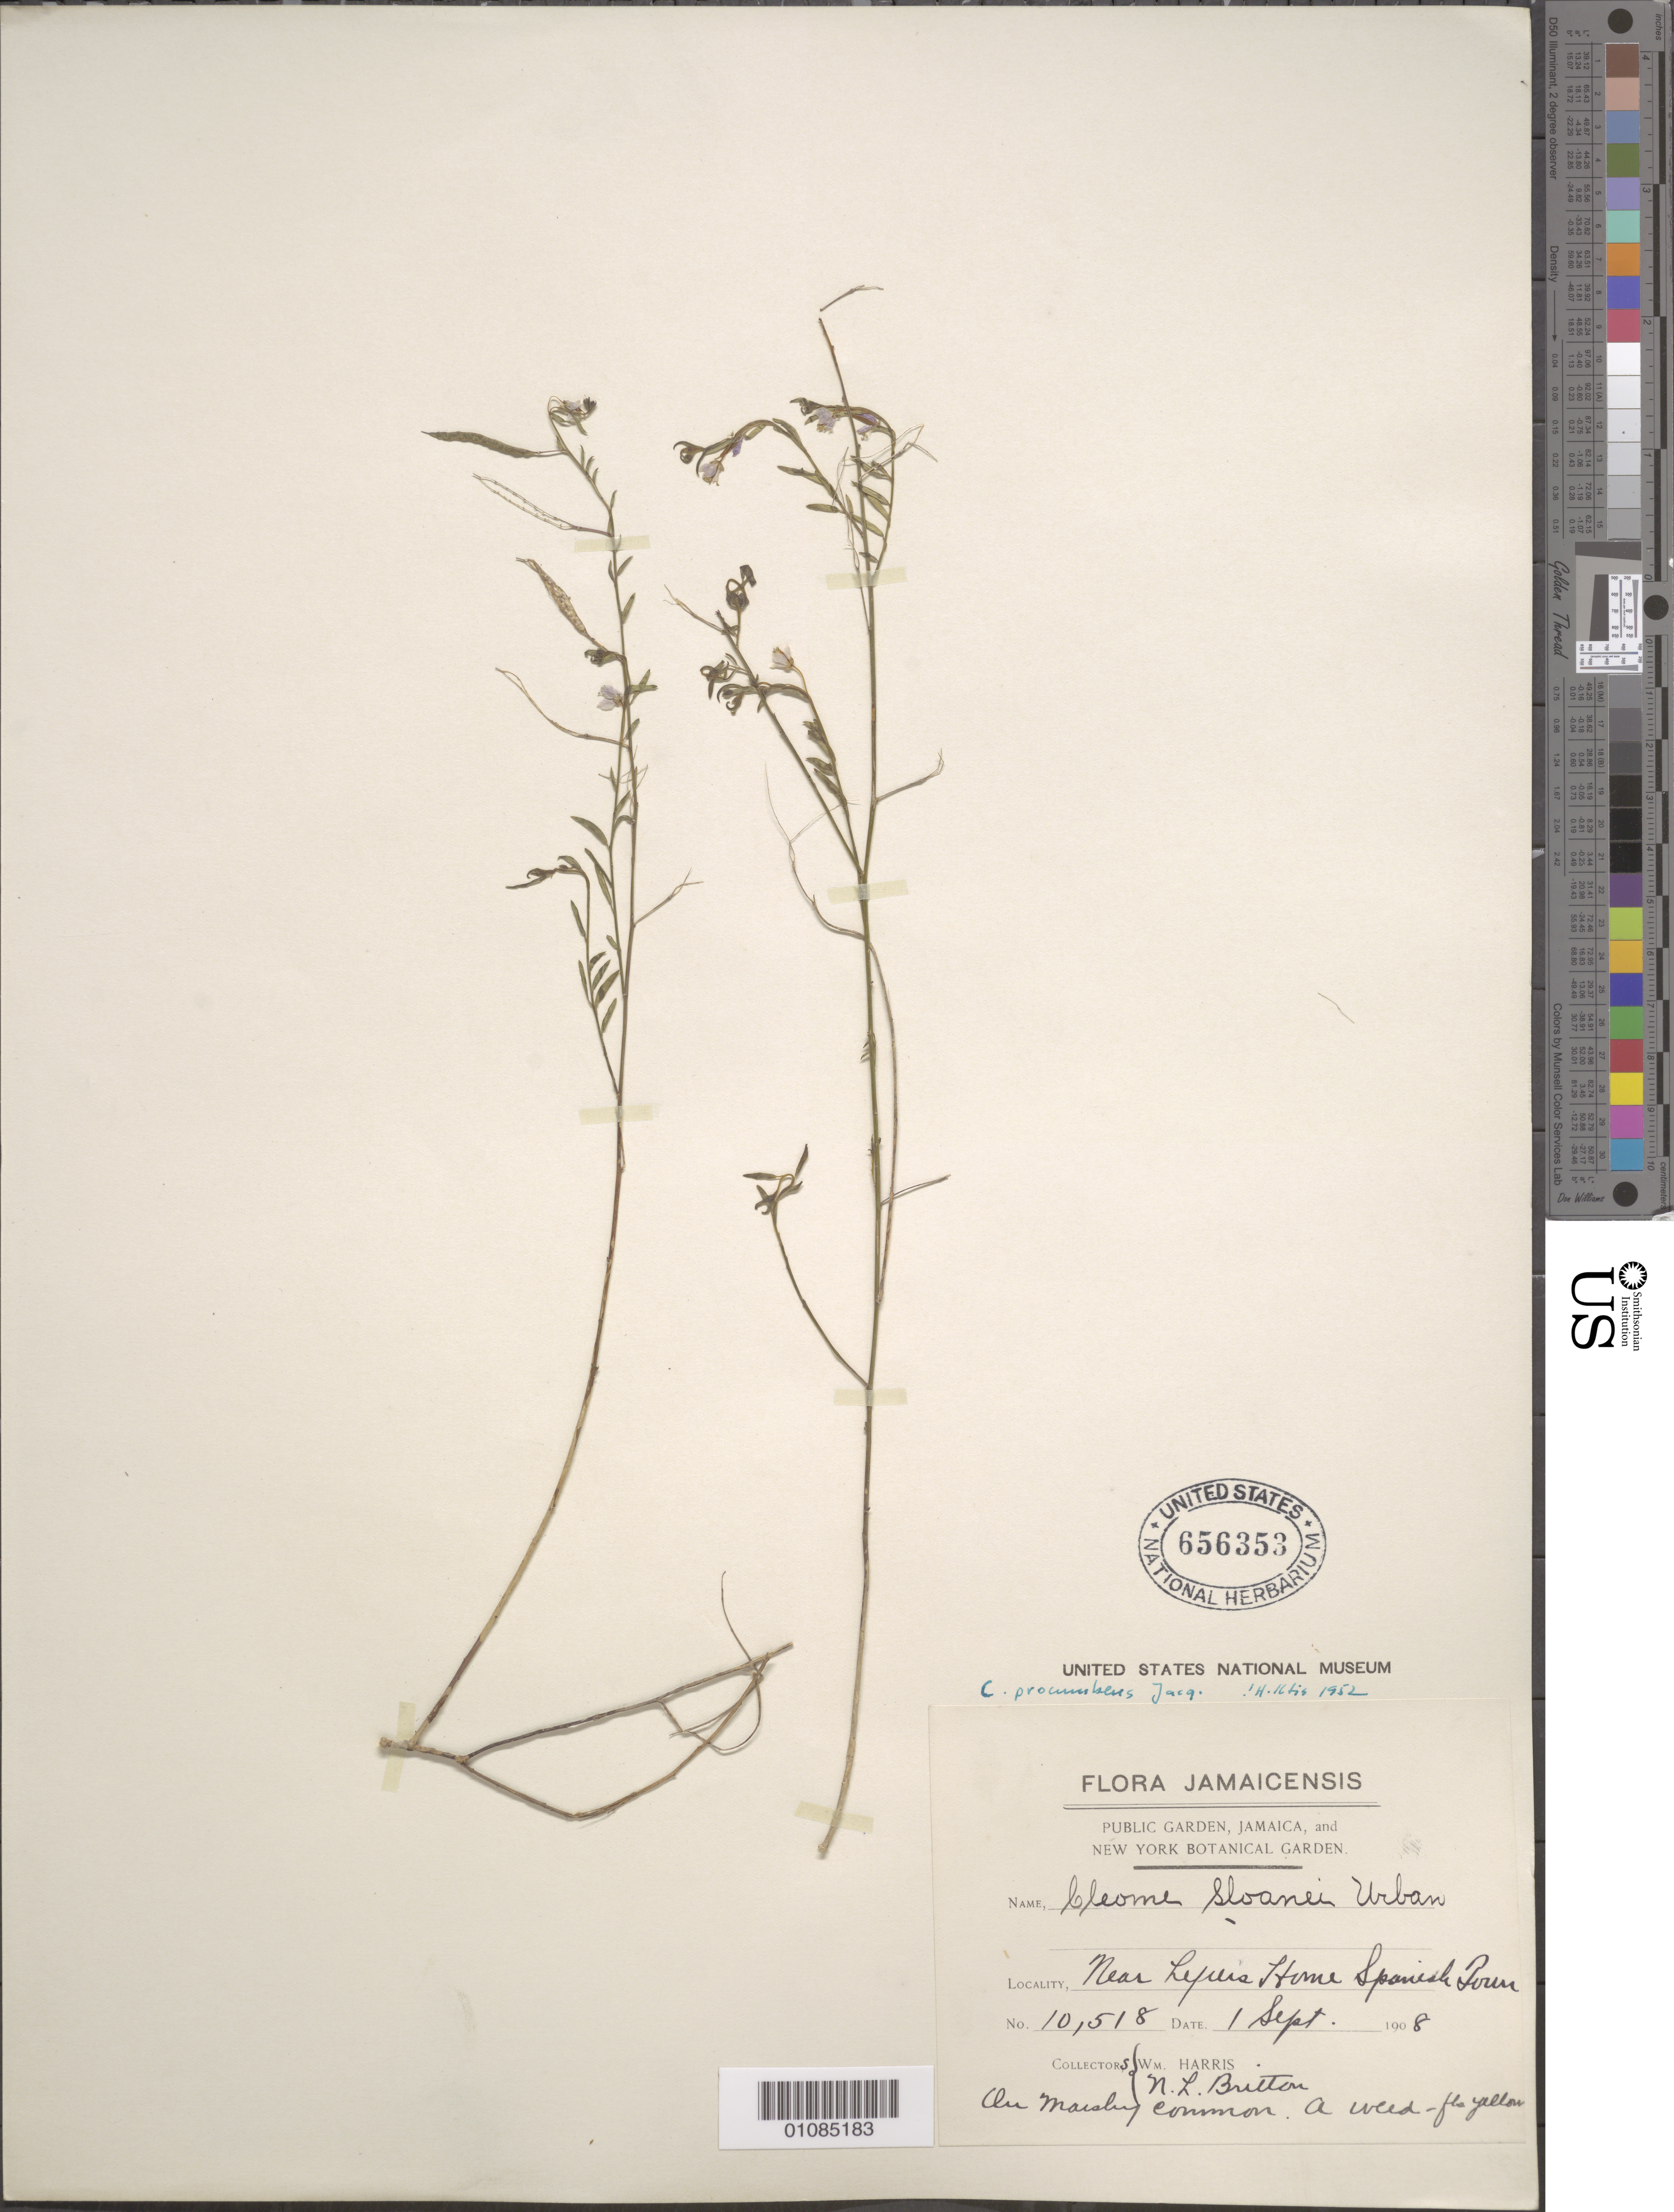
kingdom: Plantae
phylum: Tracheophyta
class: Magnoliopsida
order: Brassicales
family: Cleomaceae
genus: Physostemon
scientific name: Physostemon procumbens subsp. procunbens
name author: (Jacq.) Roalson & Soares Neto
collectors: W. Harris & N. Britton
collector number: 10518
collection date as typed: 01 Sep 1908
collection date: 1908-09-01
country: Jamaica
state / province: Saint Catherine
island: Jamaica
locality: Near Spanish Town.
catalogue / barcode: US 656353